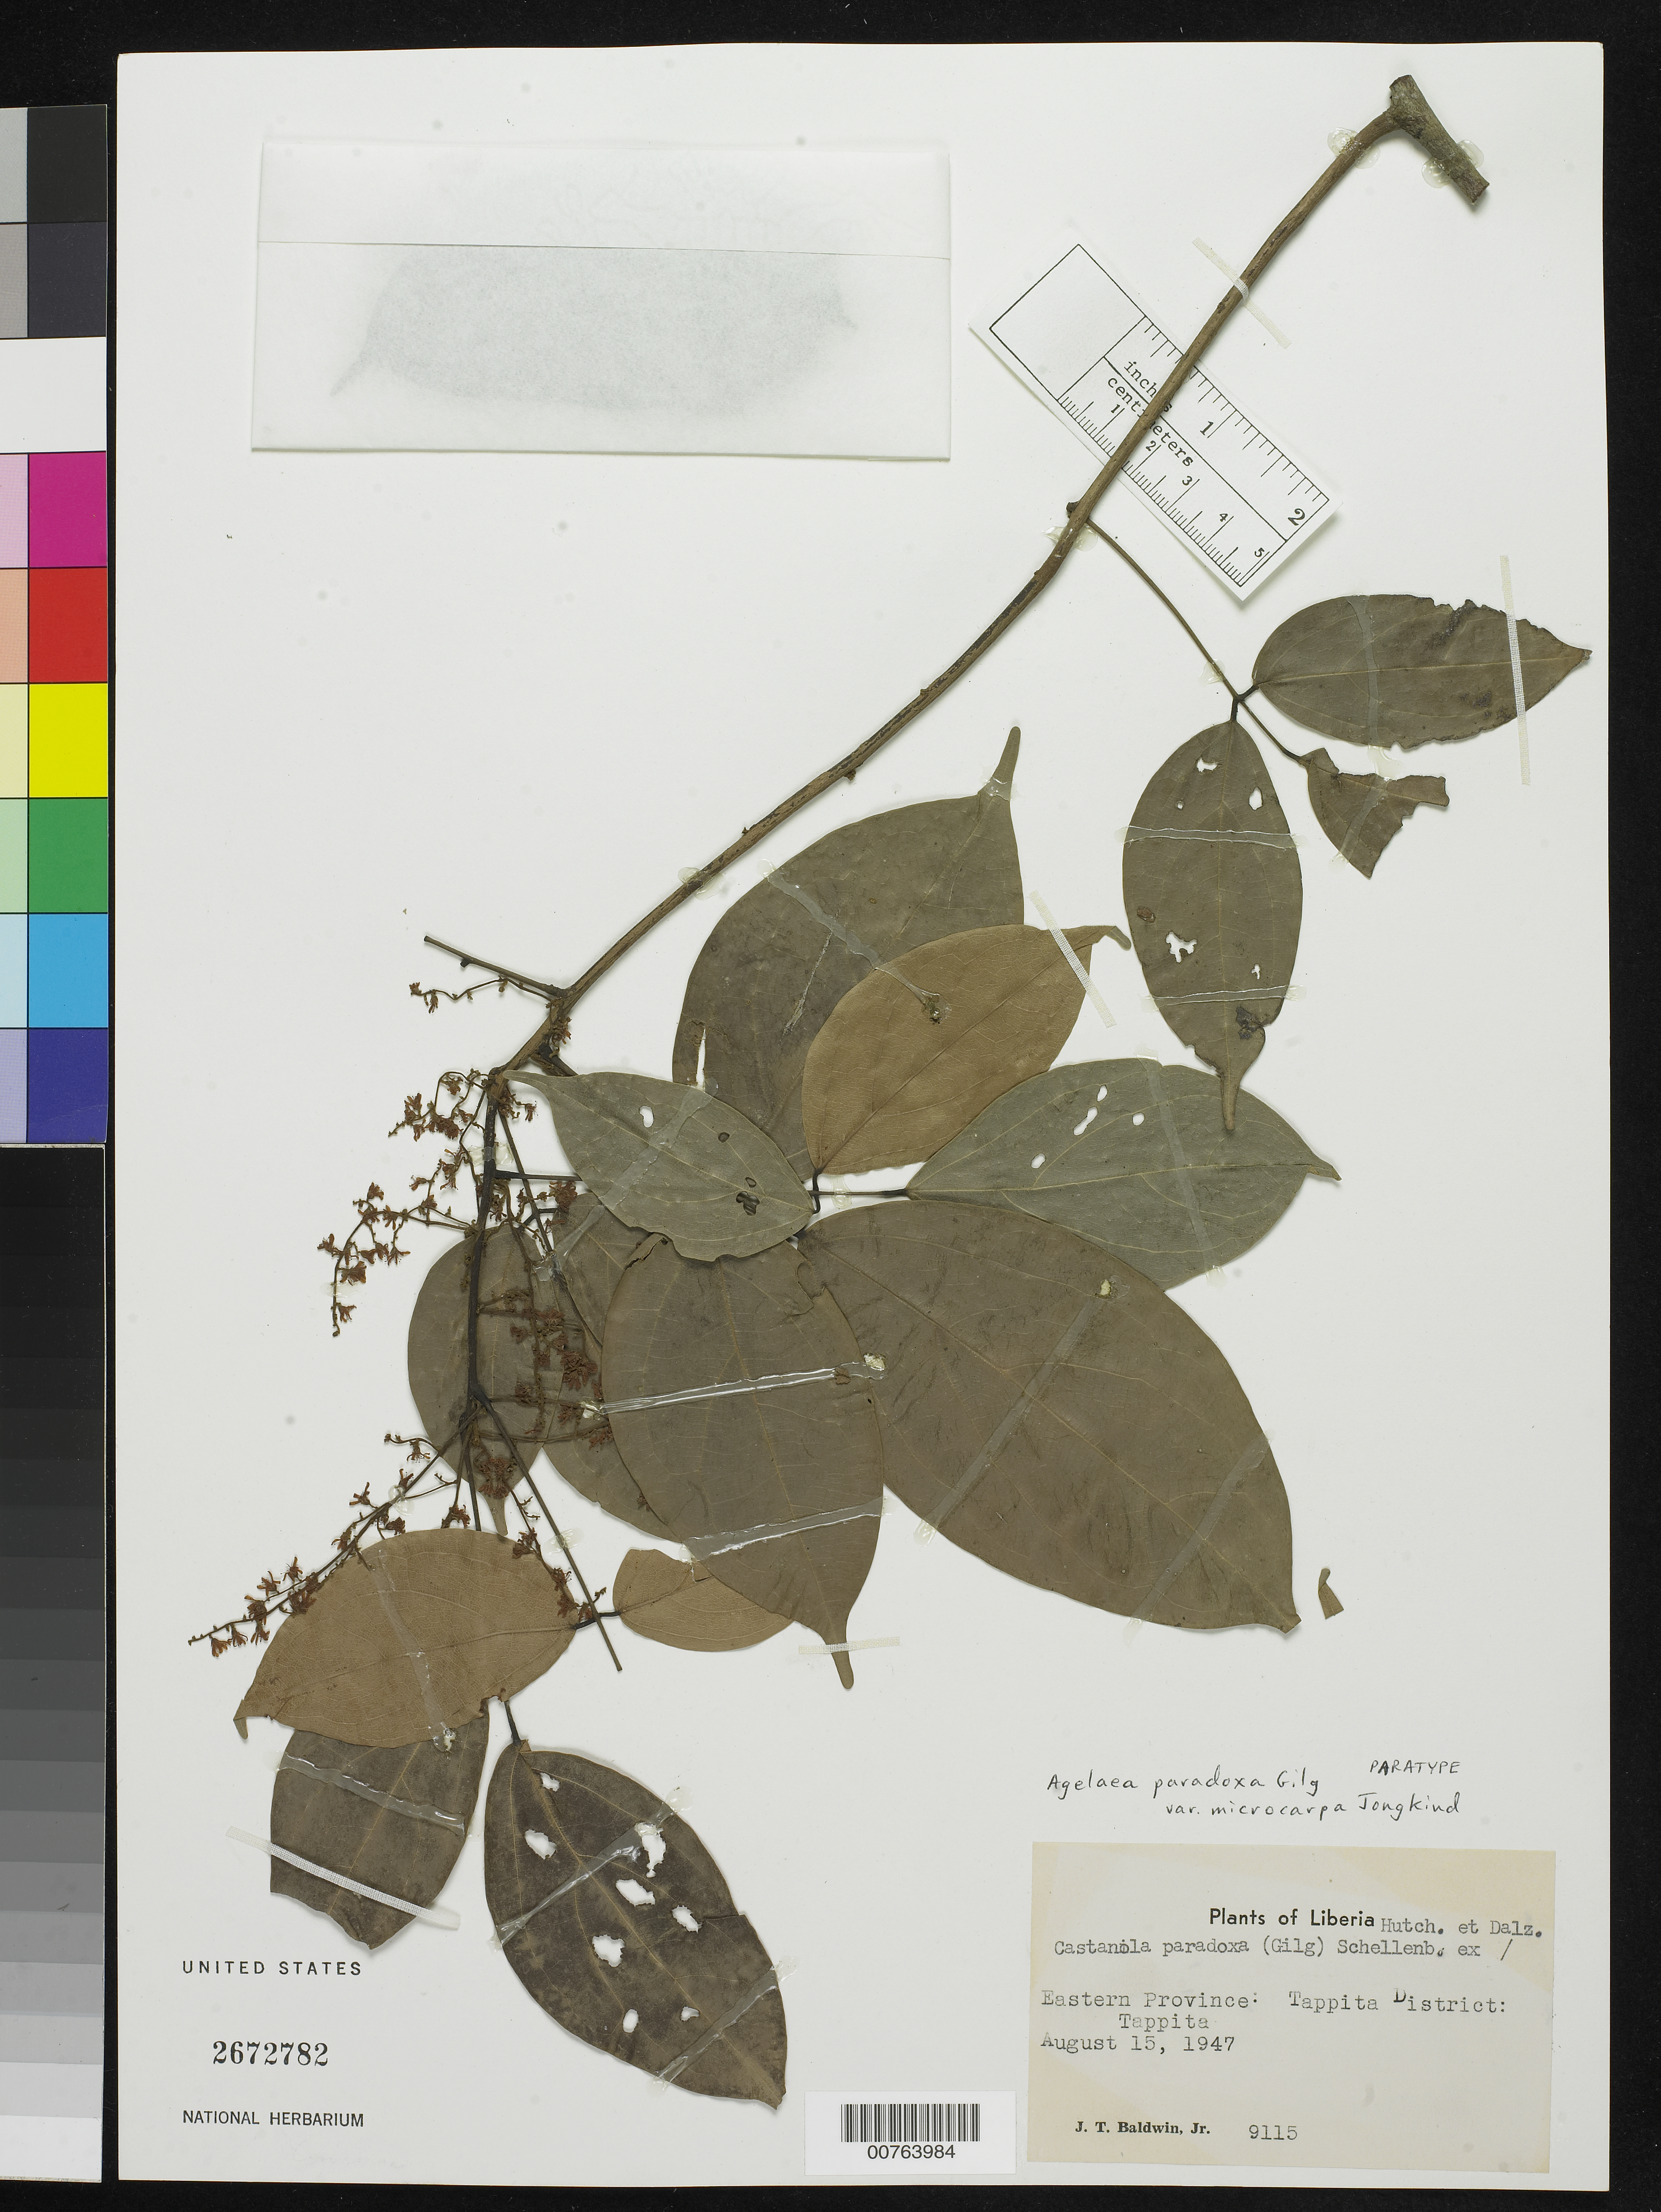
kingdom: Plantae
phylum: Tracheophyta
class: Magnoliopsida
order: Oxalidales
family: Connaraceae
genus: Agelaea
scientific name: Agelaea paradoxa var. microcarpa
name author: Jongkind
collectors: J. T. Baldwin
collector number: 9115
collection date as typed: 15 Aug 1947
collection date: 1947-08-15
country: Liberia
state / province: Nimba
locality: Eastern Province: Tappita District, Tappita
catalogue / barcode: US 2672782